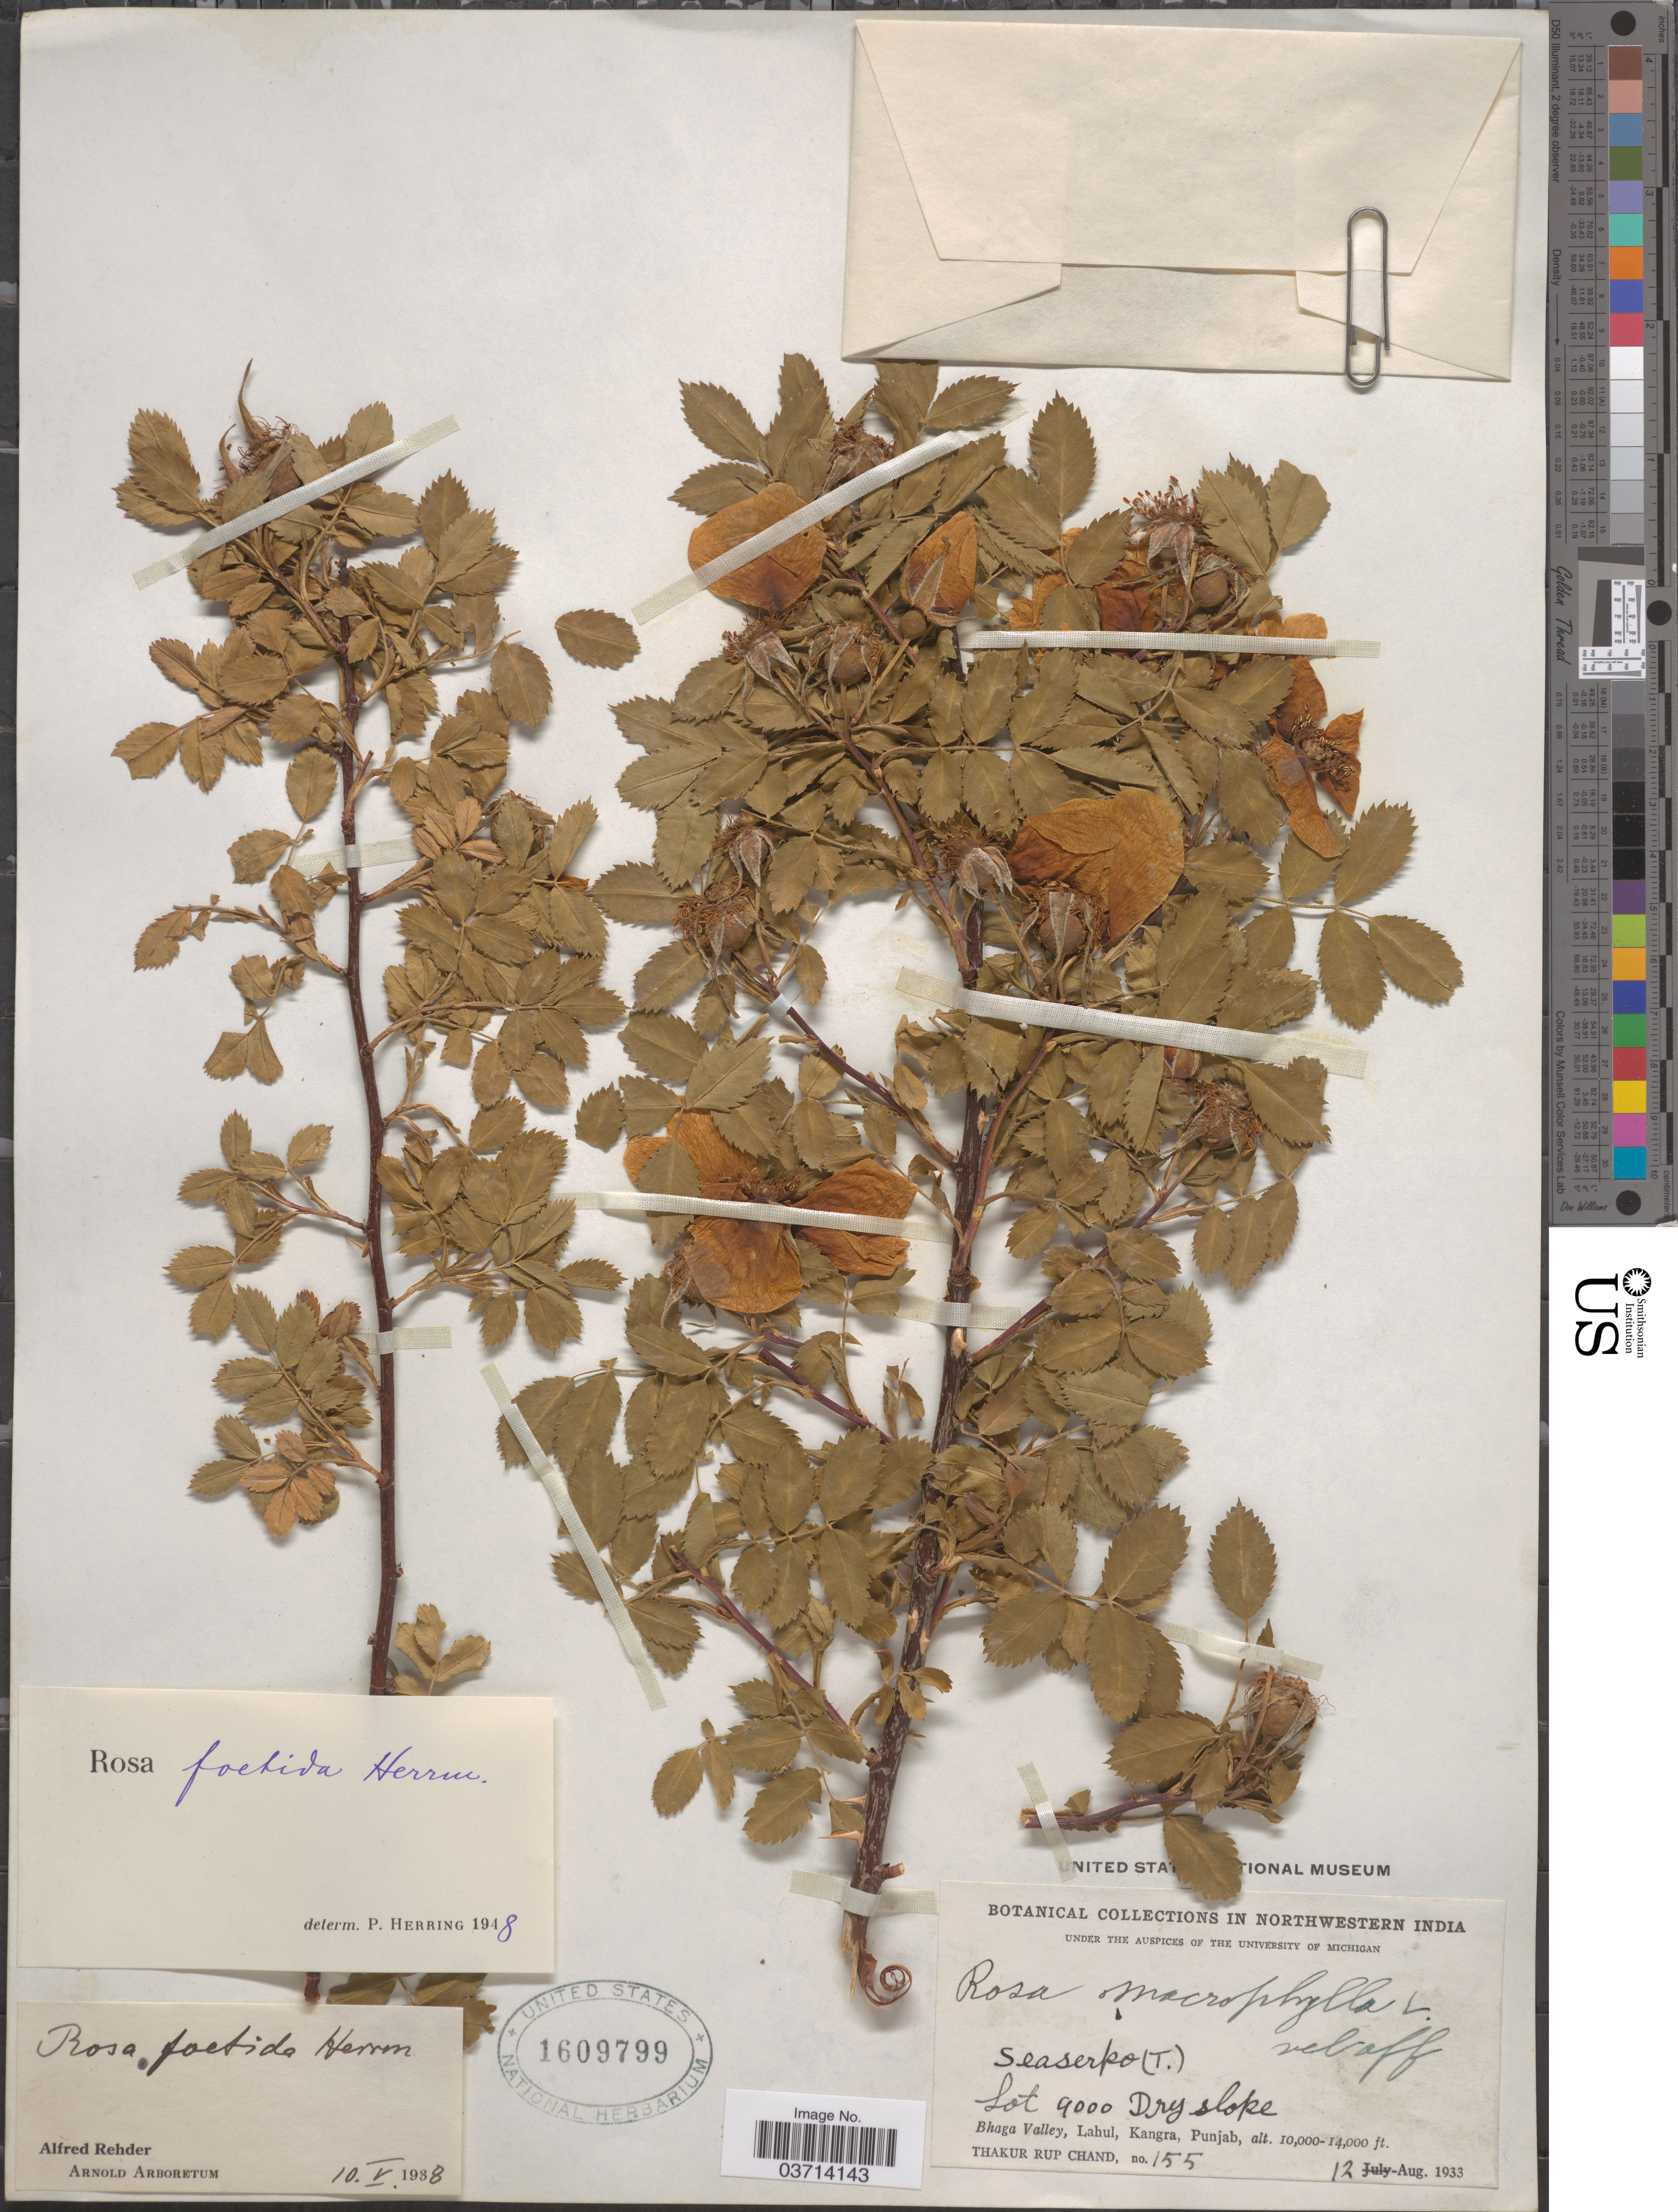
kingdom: Plantae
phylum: Tracheophyta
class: Magnoliopsida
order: Rosales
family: Rosaceae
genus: Rosa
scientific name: Rosa foetida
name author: Herrm.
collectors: T. R. Chand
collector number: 155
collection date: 1933-08-12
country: India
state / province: Punjab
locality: Northwestern India. Lot 9000 Dry slope. Bhaga Valley, Lahul, Kangra, Punjab.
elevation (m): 3048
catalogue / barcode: US 1609799